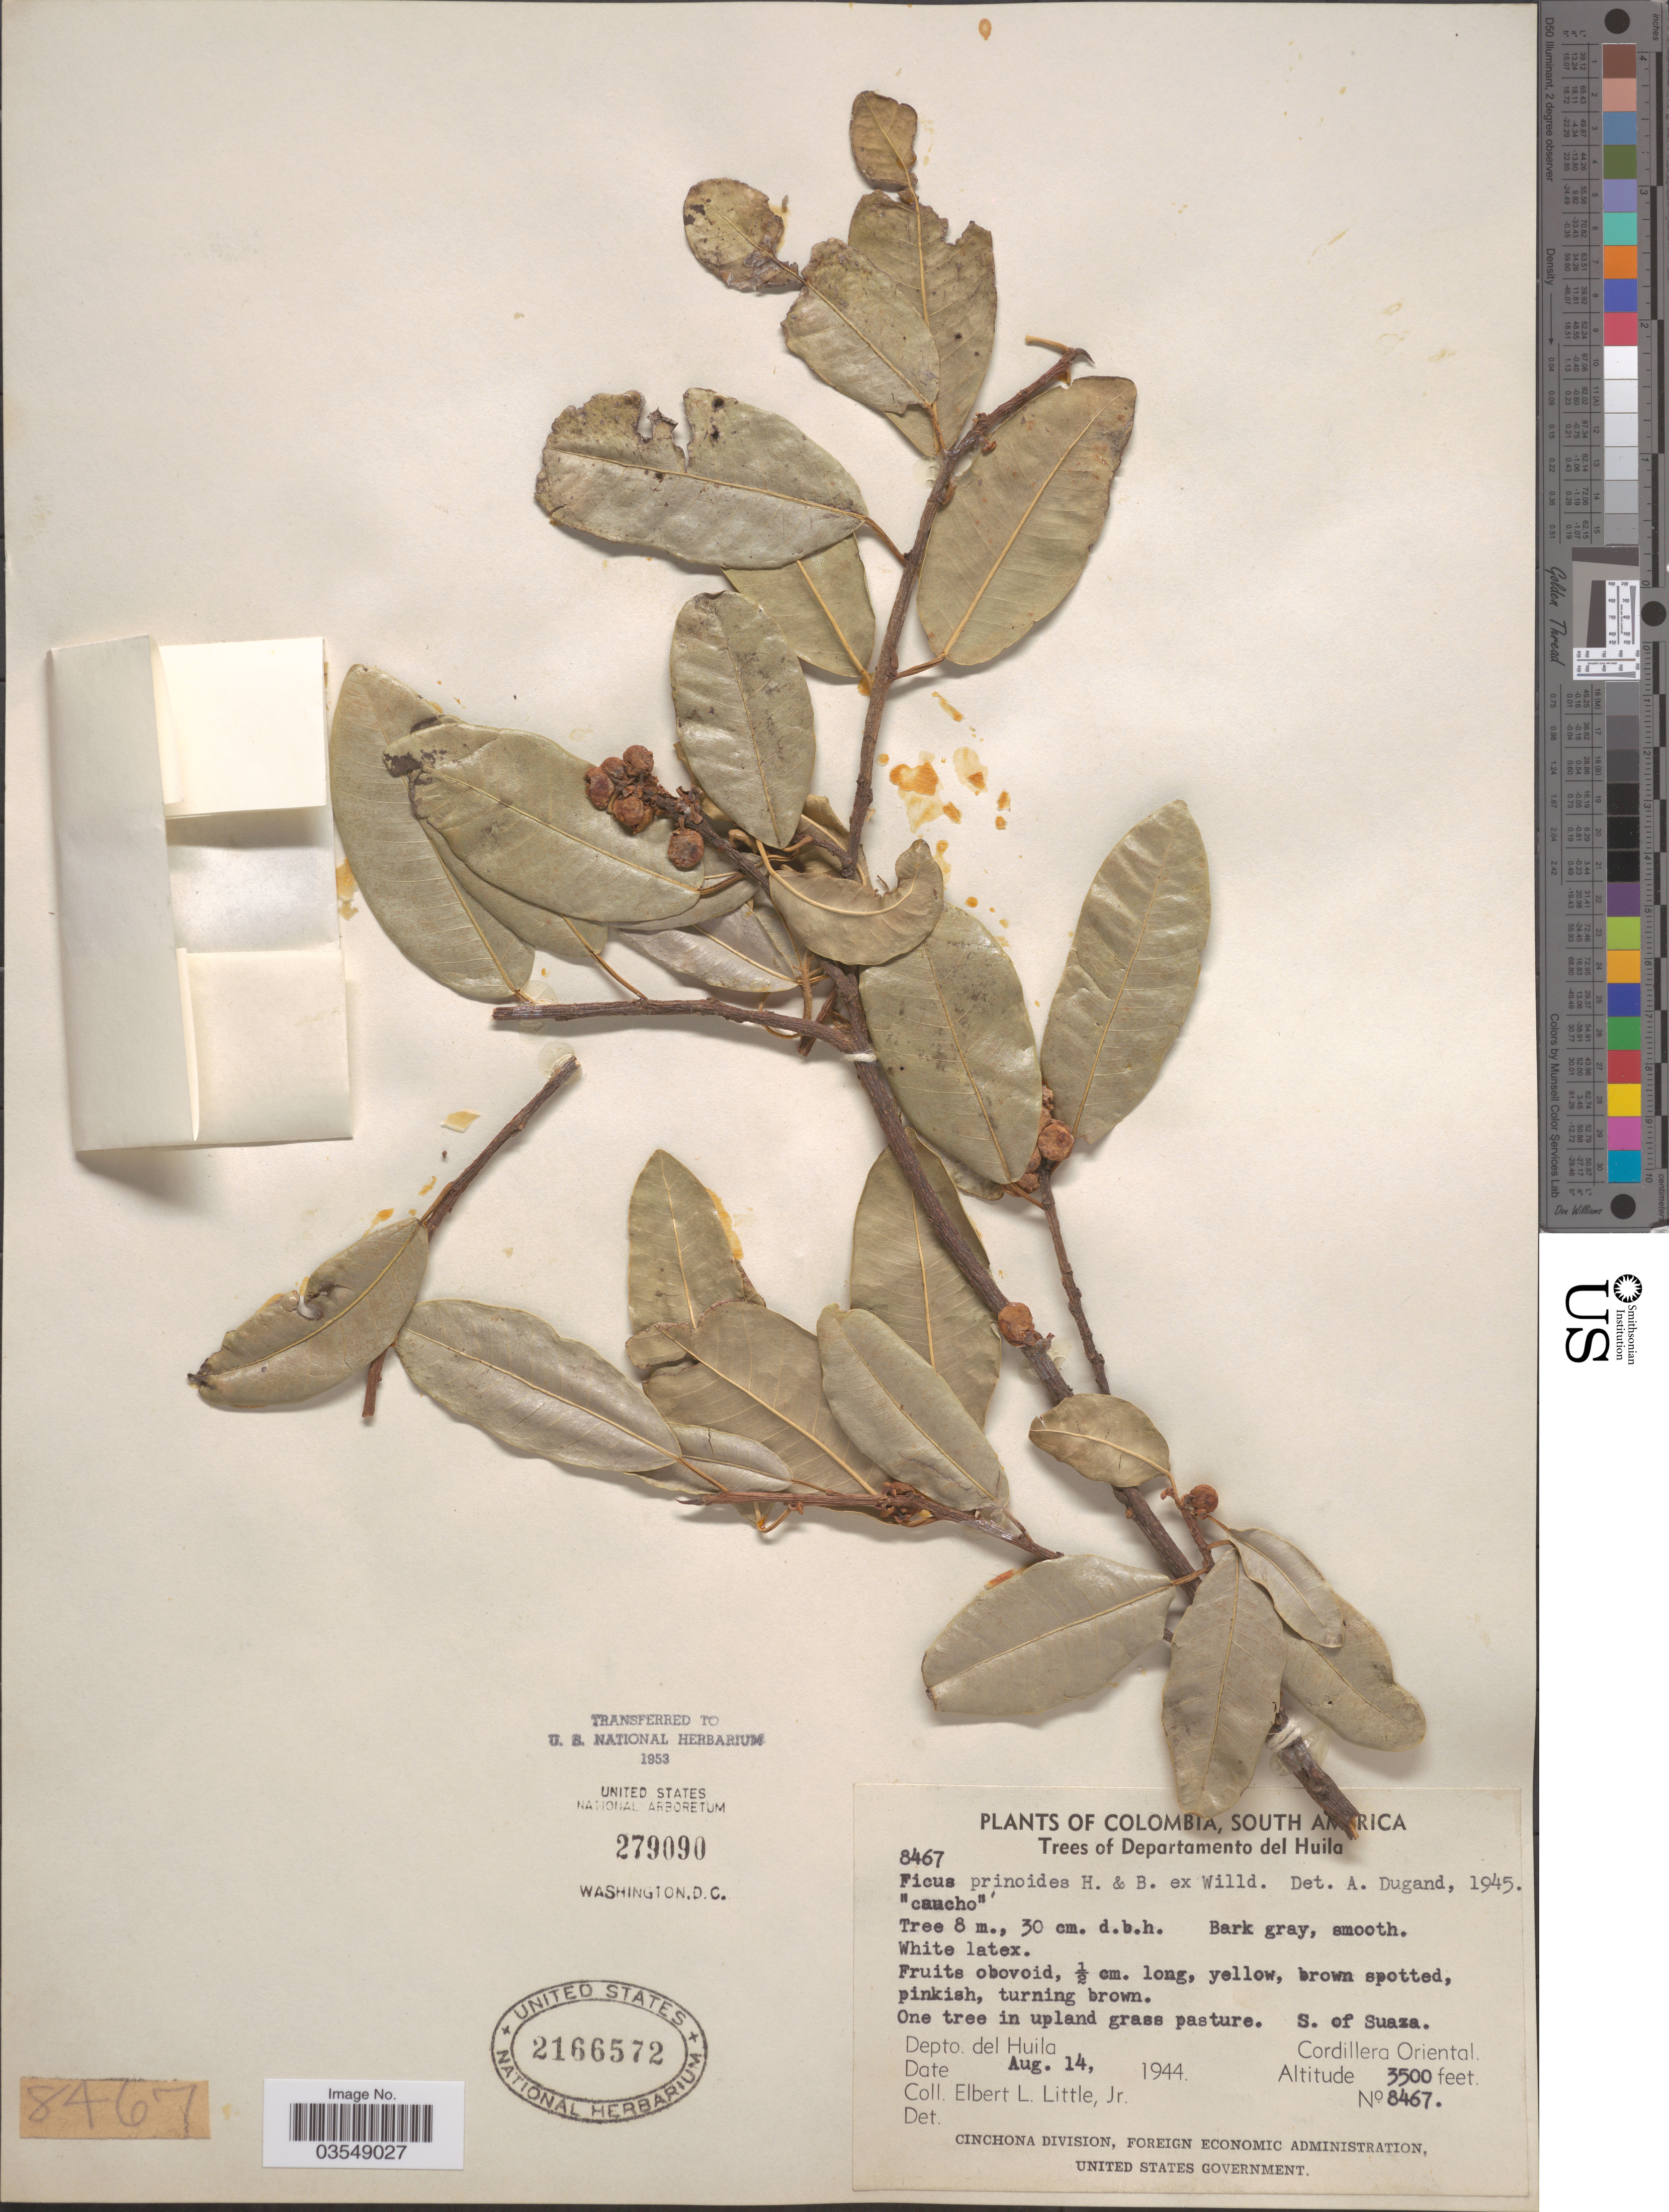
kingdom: Plantae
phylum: Tracheophyta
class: Magnoliopsida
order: Rosales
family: Moraceae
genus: Ficus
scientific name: Ficus pallida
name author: Vahl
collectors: E. L. Little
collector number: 8467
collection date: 1944-08-14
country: Colombia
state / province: Huila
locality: S. of Suaza. Depto. del Huila, Cordillera Oriental.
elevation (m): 1067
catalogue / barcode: US 2166572